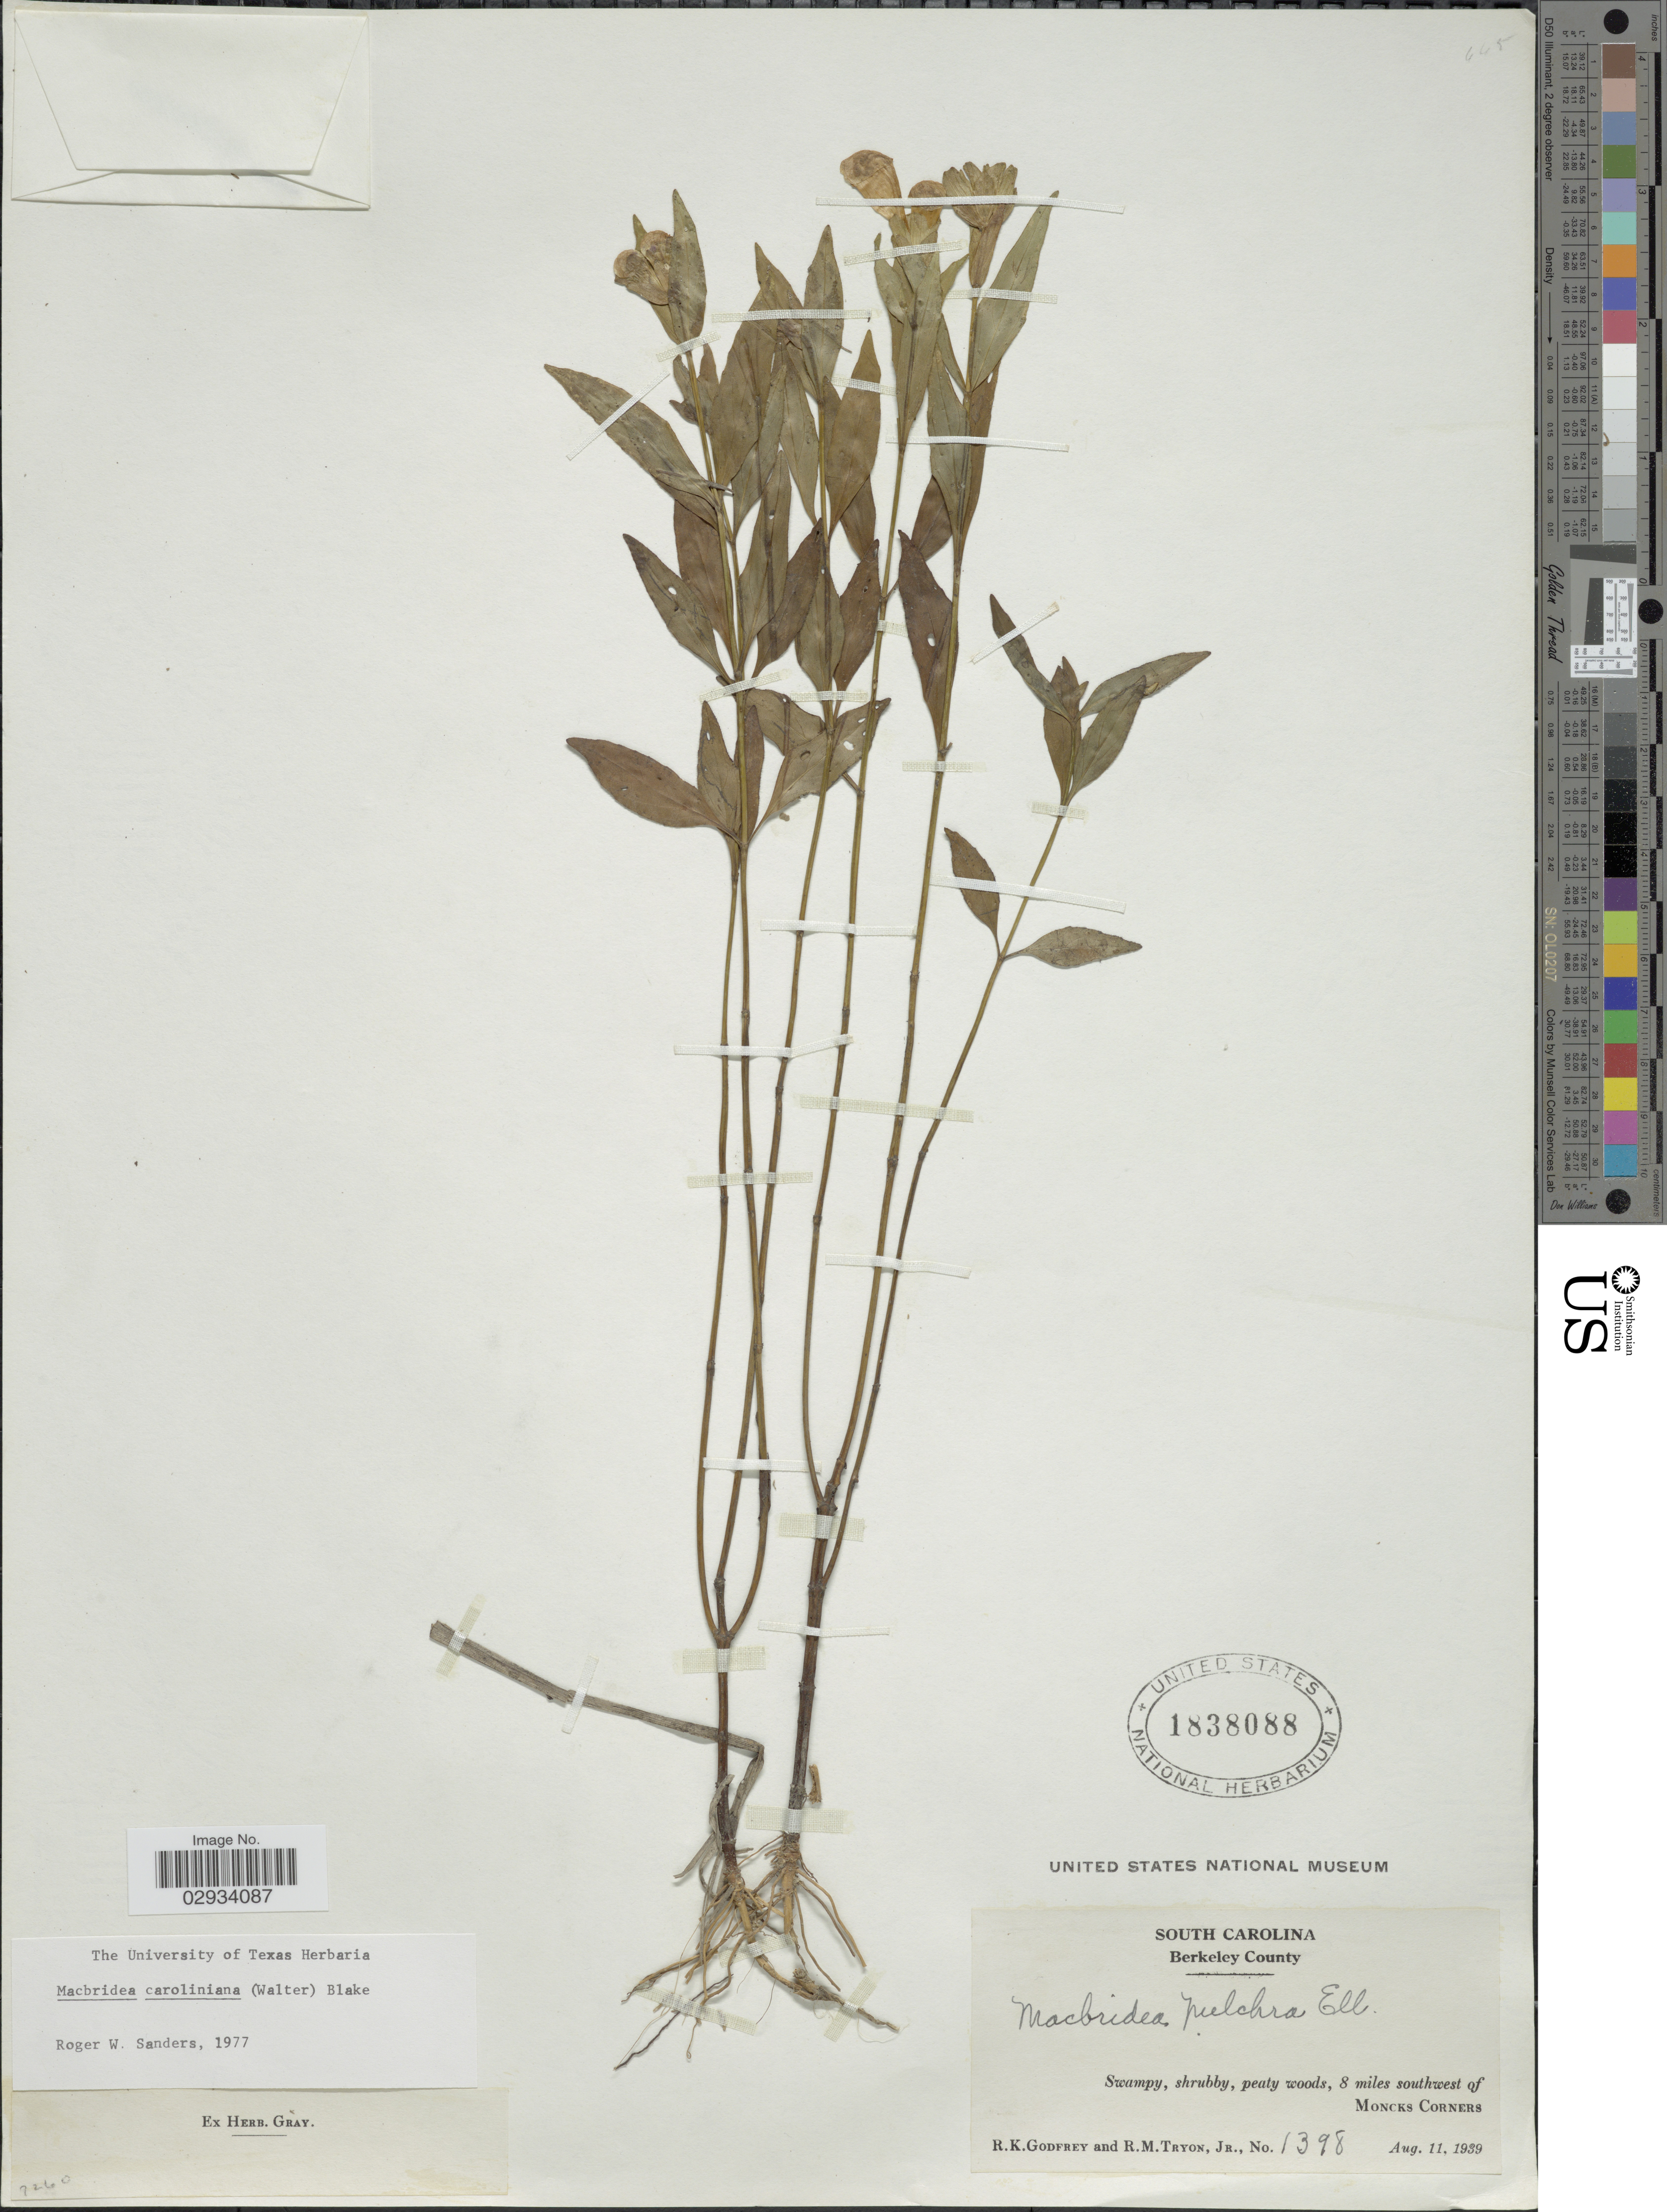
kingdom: Plantae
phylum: Tracheophyta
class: Magnoliopsida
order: Lamiales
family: Lamiaceae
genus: Macbridea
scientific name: Macbridea caroliniana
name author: (Walter) S.F. Blake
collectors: R. K. Godfrey & R. Tryon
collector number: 1398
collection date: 1939-08-11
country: United States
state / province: South Carolina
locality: Berkeley County. 8 miles southwest of Moncks Corners.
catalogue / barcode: US 1838088